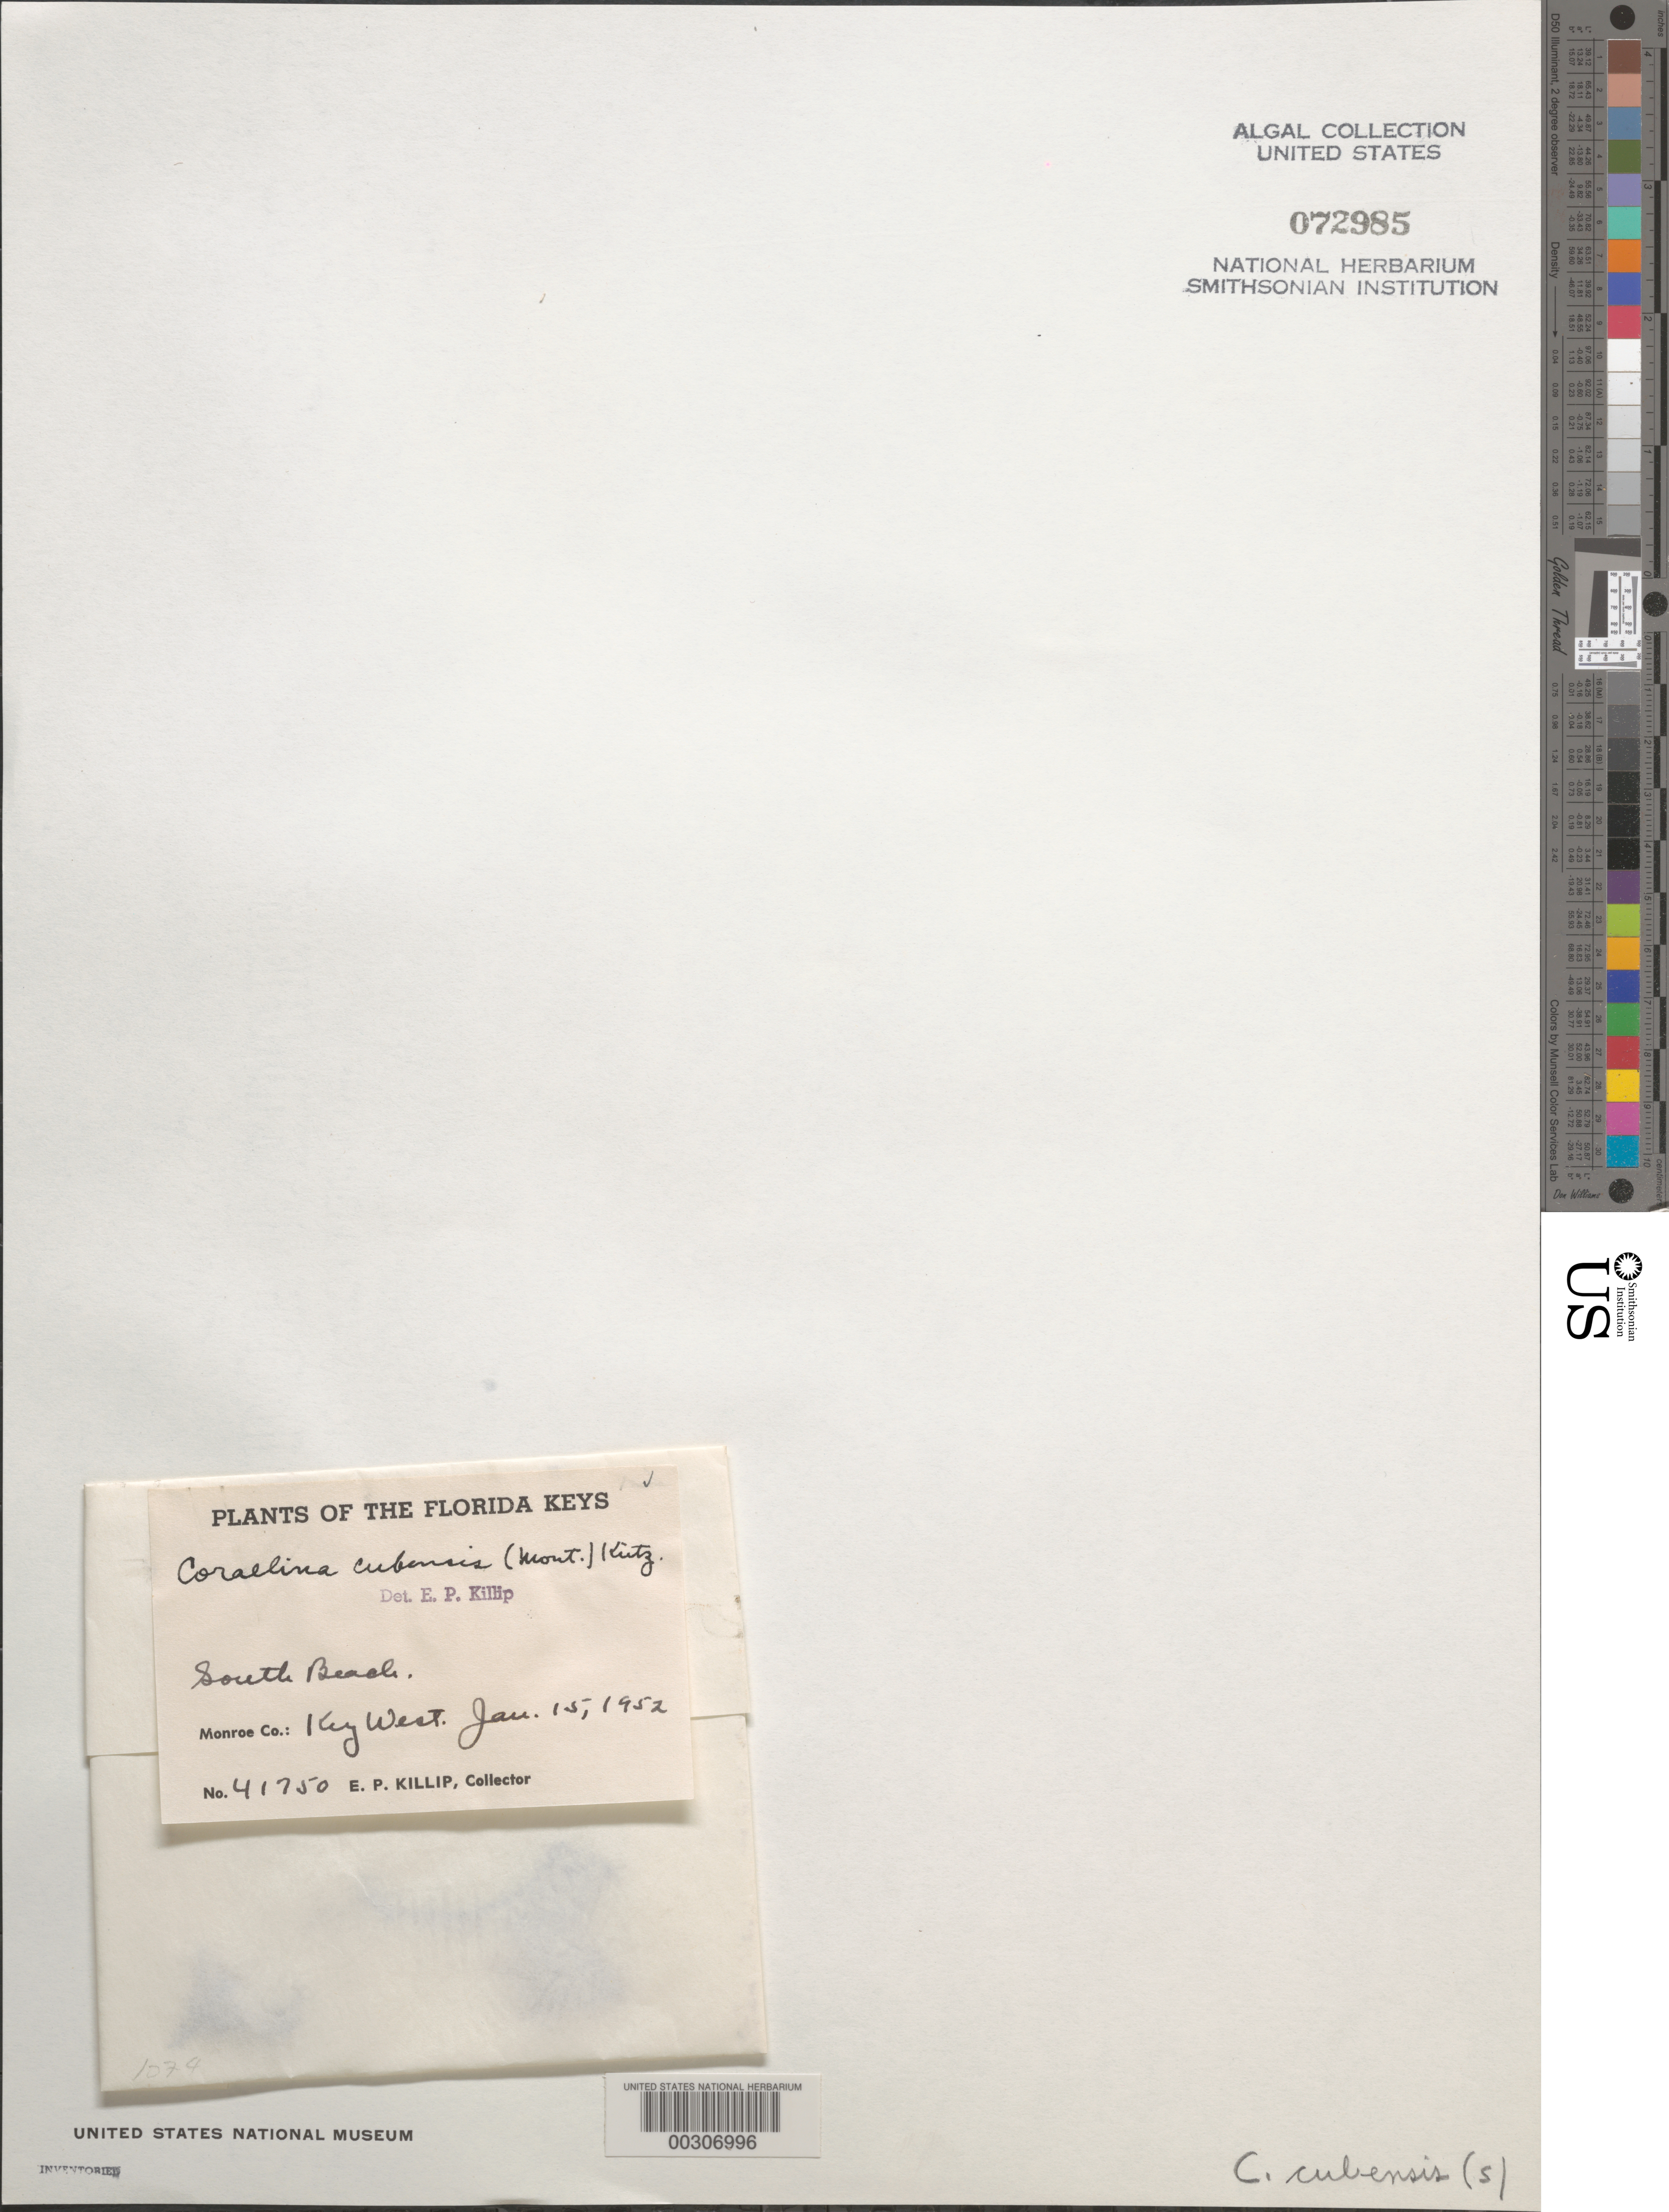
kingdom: Plantae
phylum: Rhodophyta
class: Florideophyceae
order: Corallinales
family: Corallinaceae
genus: Jania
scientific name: Jania cubensis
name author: Mont. ex Kütz.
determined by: Algae name updating Project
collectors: E. P. Killip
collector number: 41750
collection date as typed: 15 Jan 1952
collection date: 1952-01-15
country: United States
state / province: Florida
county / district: Monroe County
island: Key West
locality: South Beach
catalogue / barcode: US 72985